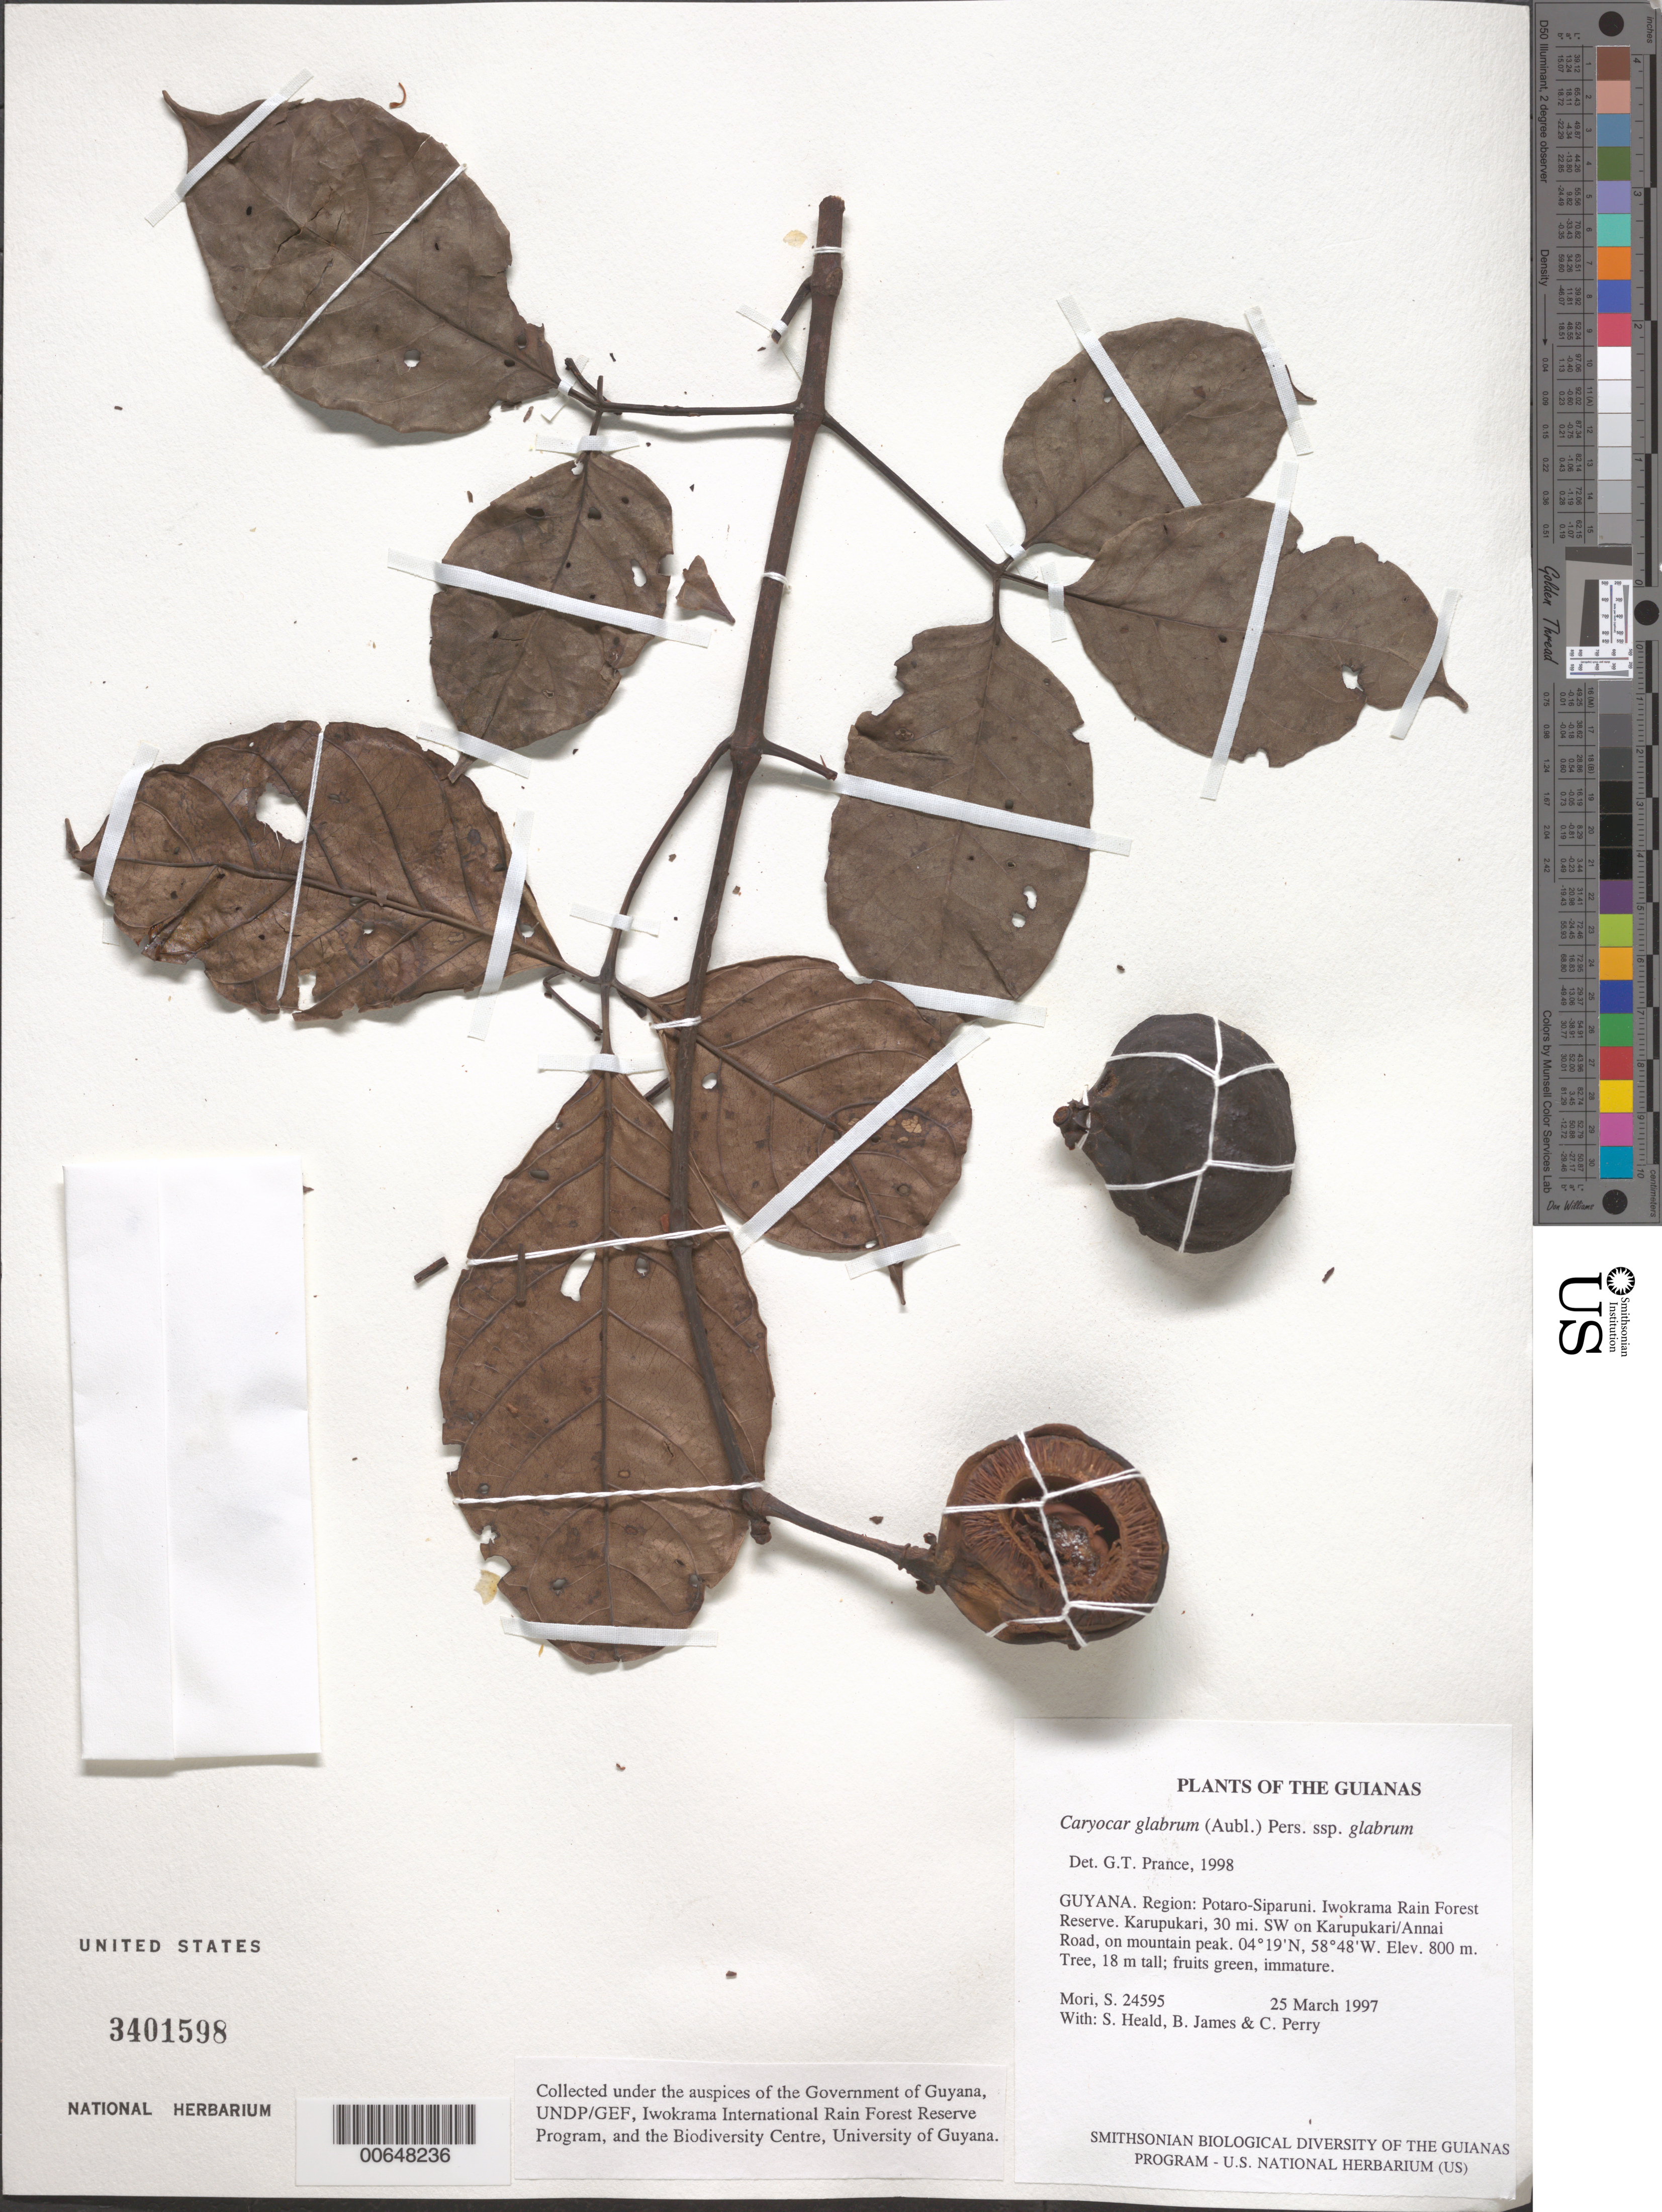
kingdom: Plantae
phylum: Tracheophyta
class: Magnoliopsida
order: Malpighiales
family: Caryocaraceae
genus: Caryocar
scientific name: Caryocar glabrum subsp. glabrum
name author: (Aubl.) Pers.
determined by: Prance, G. T.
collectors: S. Mori, S. Heald, B. James & C. Perry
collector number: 24595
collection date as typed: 25 March 1997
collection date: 1997-03-25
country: Guyana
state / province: Potaro-Siparuni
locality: Iwokrama Rain Forest Reserve. Karupukari, 30 mi. SW on Karupukari/Annai Road, on mountain peak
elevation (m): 800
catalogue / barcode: US 3401598